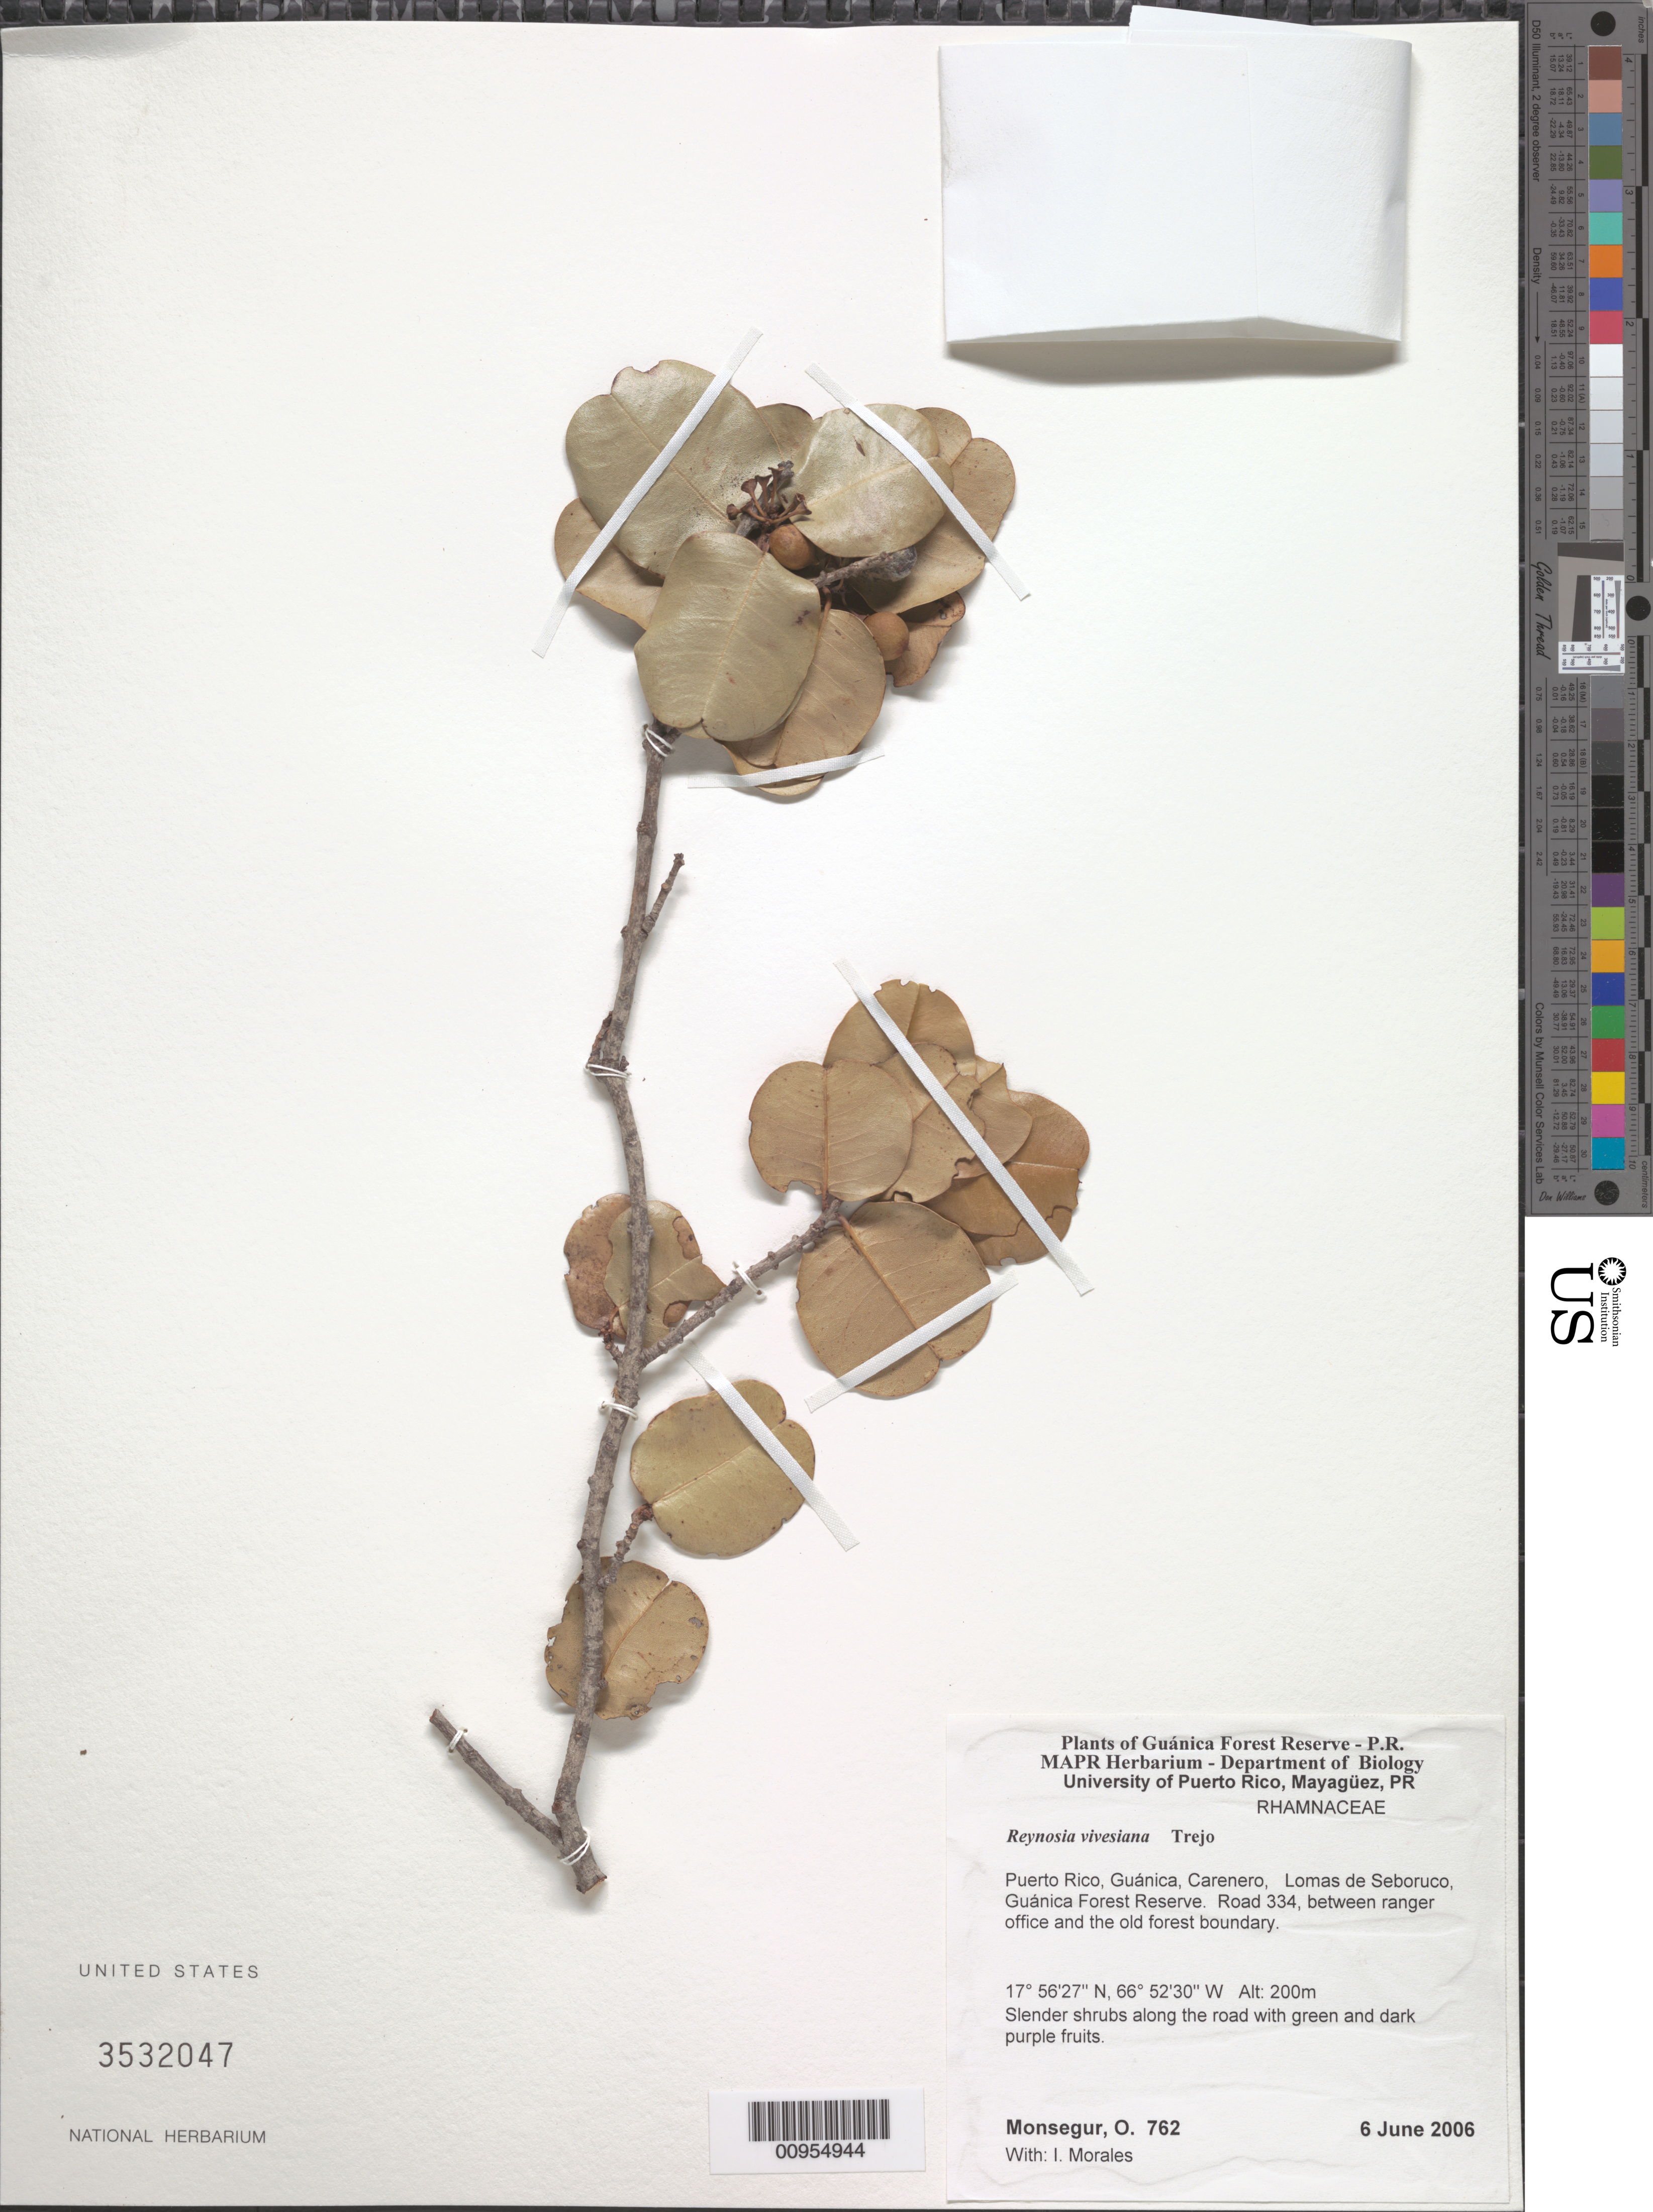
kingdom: Plantae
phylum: Tracheophyta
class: Magnoliopsida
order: Rosales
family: Rhamnaceae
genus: Reynosia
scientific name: Reynosia vivesiana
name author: Trejo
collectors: O. Monsegur & I. Morales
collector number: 762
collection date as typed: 06 Jun 2006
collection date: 2006-06-06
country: Puerto Rico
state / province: Guánica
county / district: Carenero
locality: Guánica Forest Reserve. Lomas de Seboruco, road 334, between ranger office and the old forest boundary.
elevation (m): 200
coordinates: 17.562656, 66.523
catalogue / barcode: US 3532047